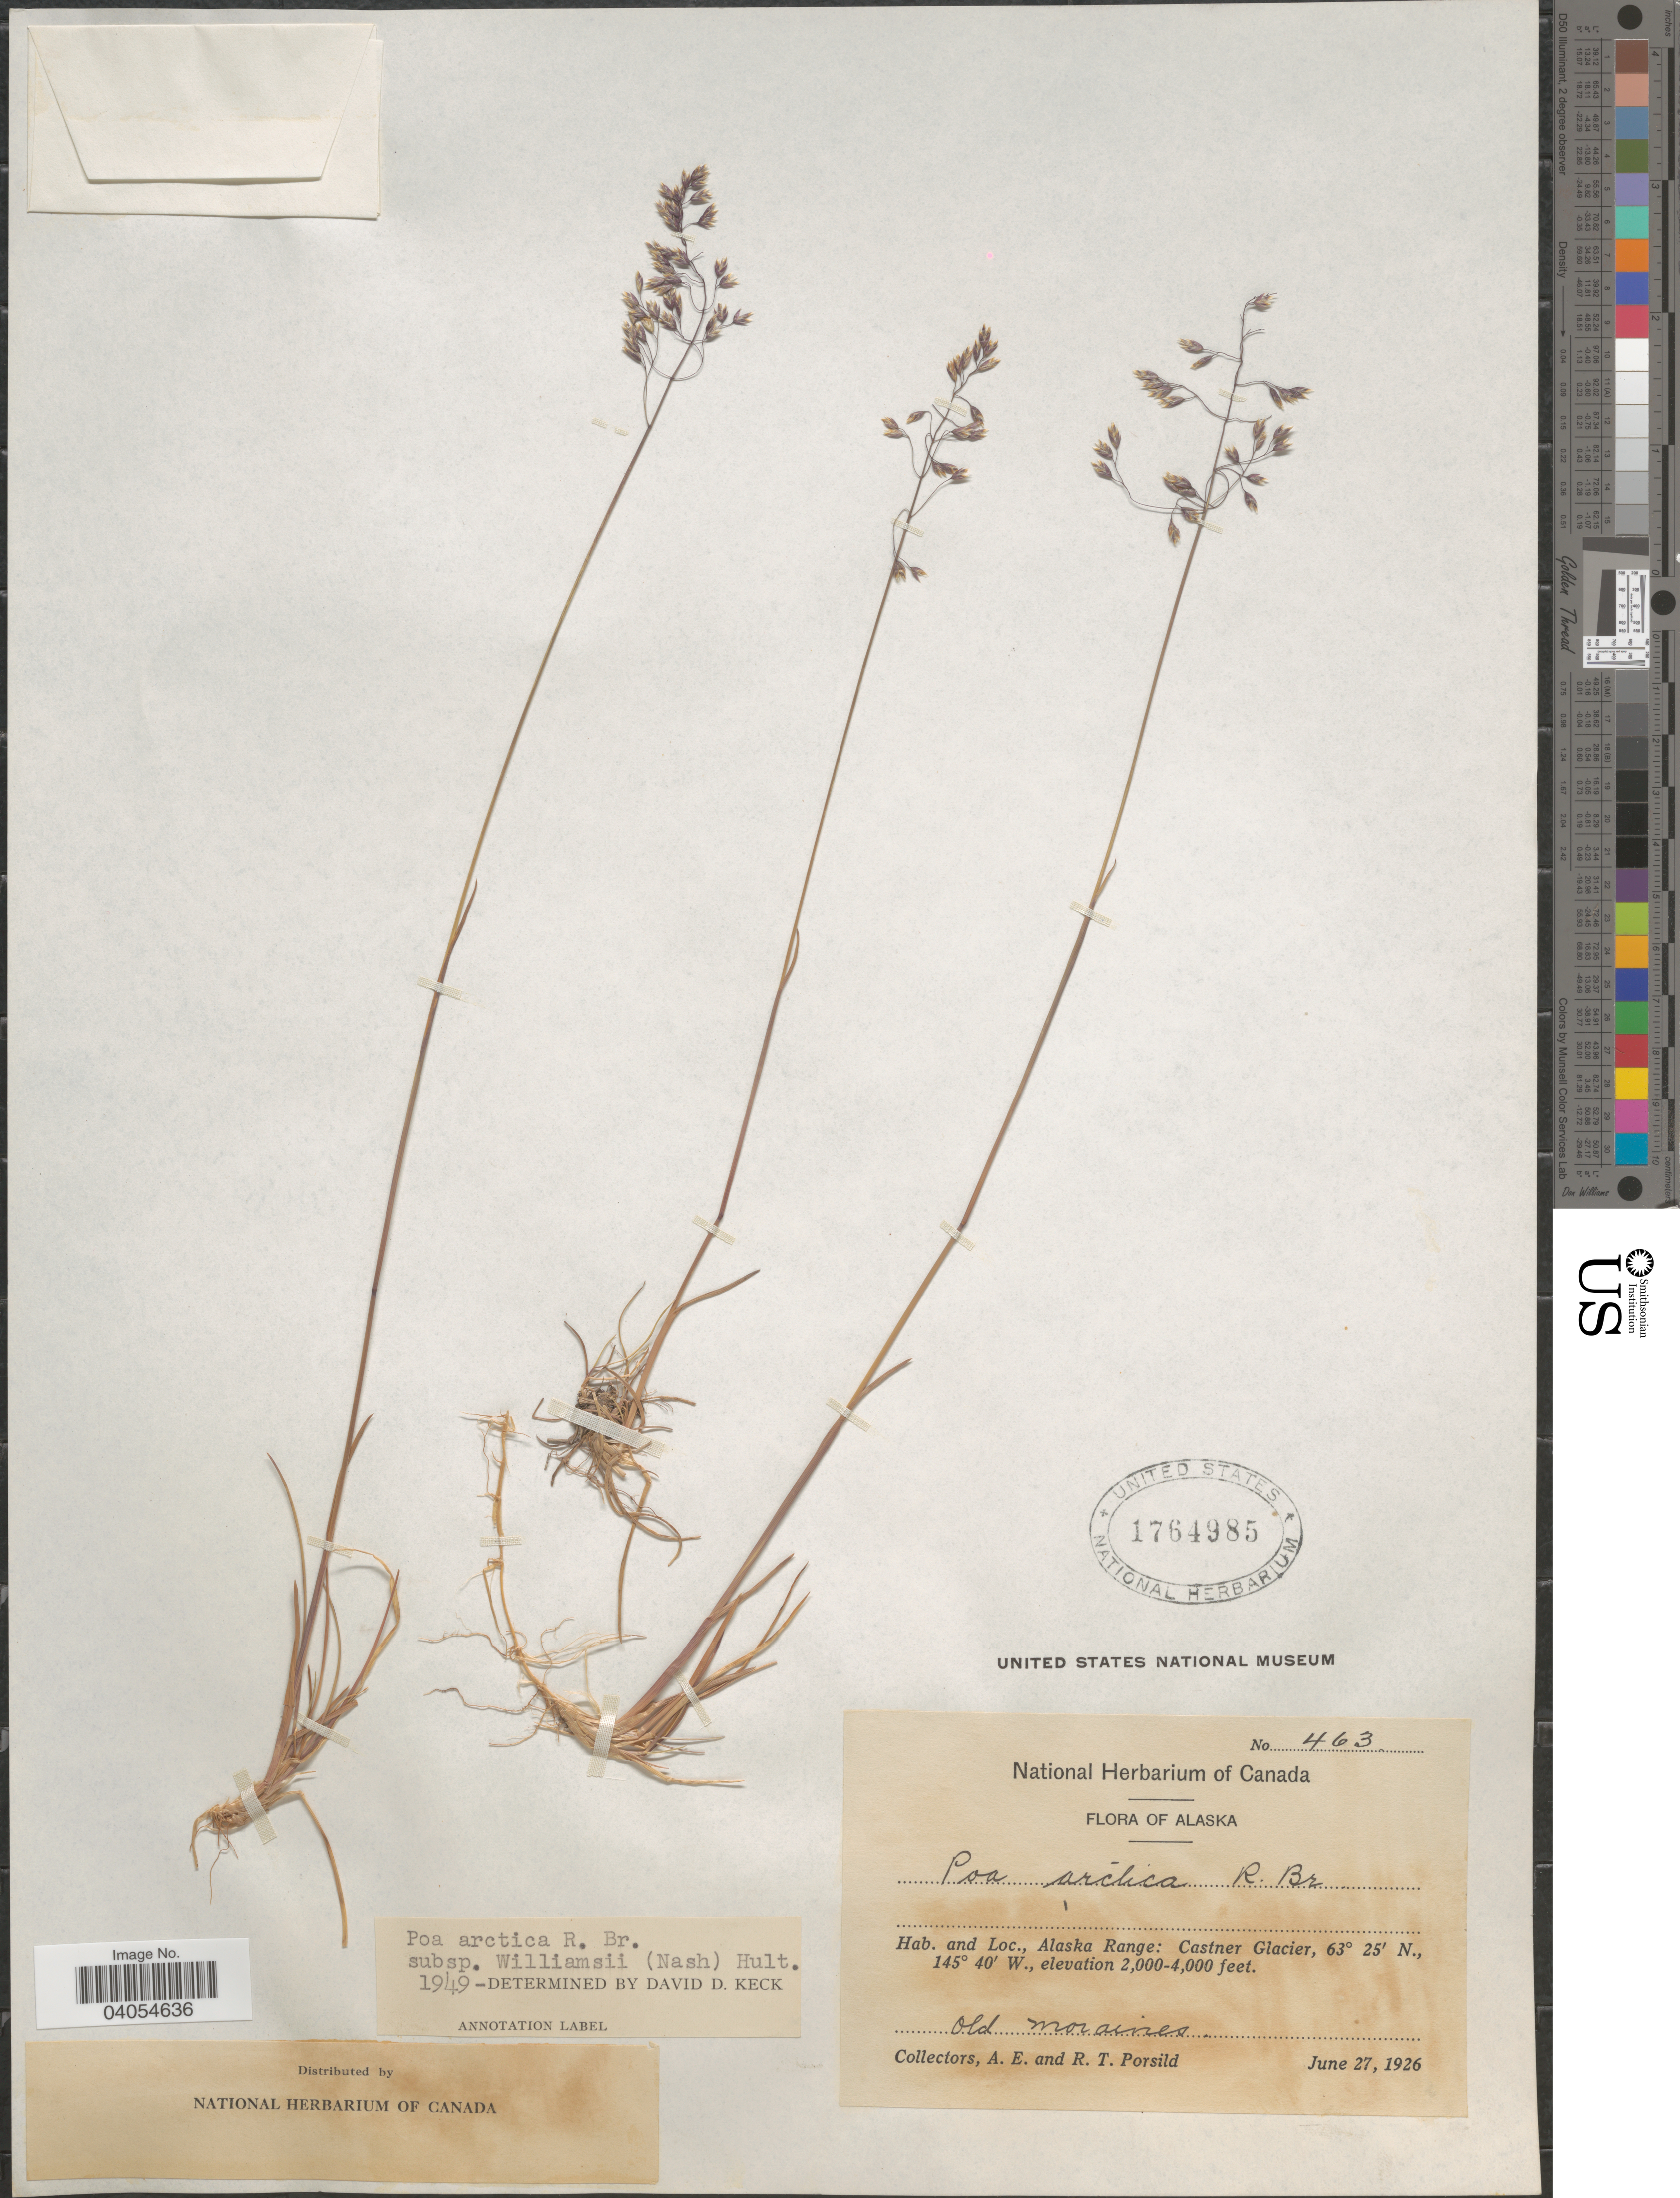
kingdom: Plantae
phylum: Tracheophyta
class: Liliopsida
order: Poales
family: Poaceae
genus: Poa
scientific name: Poa arctica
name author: R. Br.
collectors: A. E. Porsild & R. T. Porsild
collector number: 463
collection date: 1926-06-27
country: United States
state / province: Alaska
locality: Alaska Range: Castner Glacier.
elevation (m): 610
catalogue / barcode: US 1764985